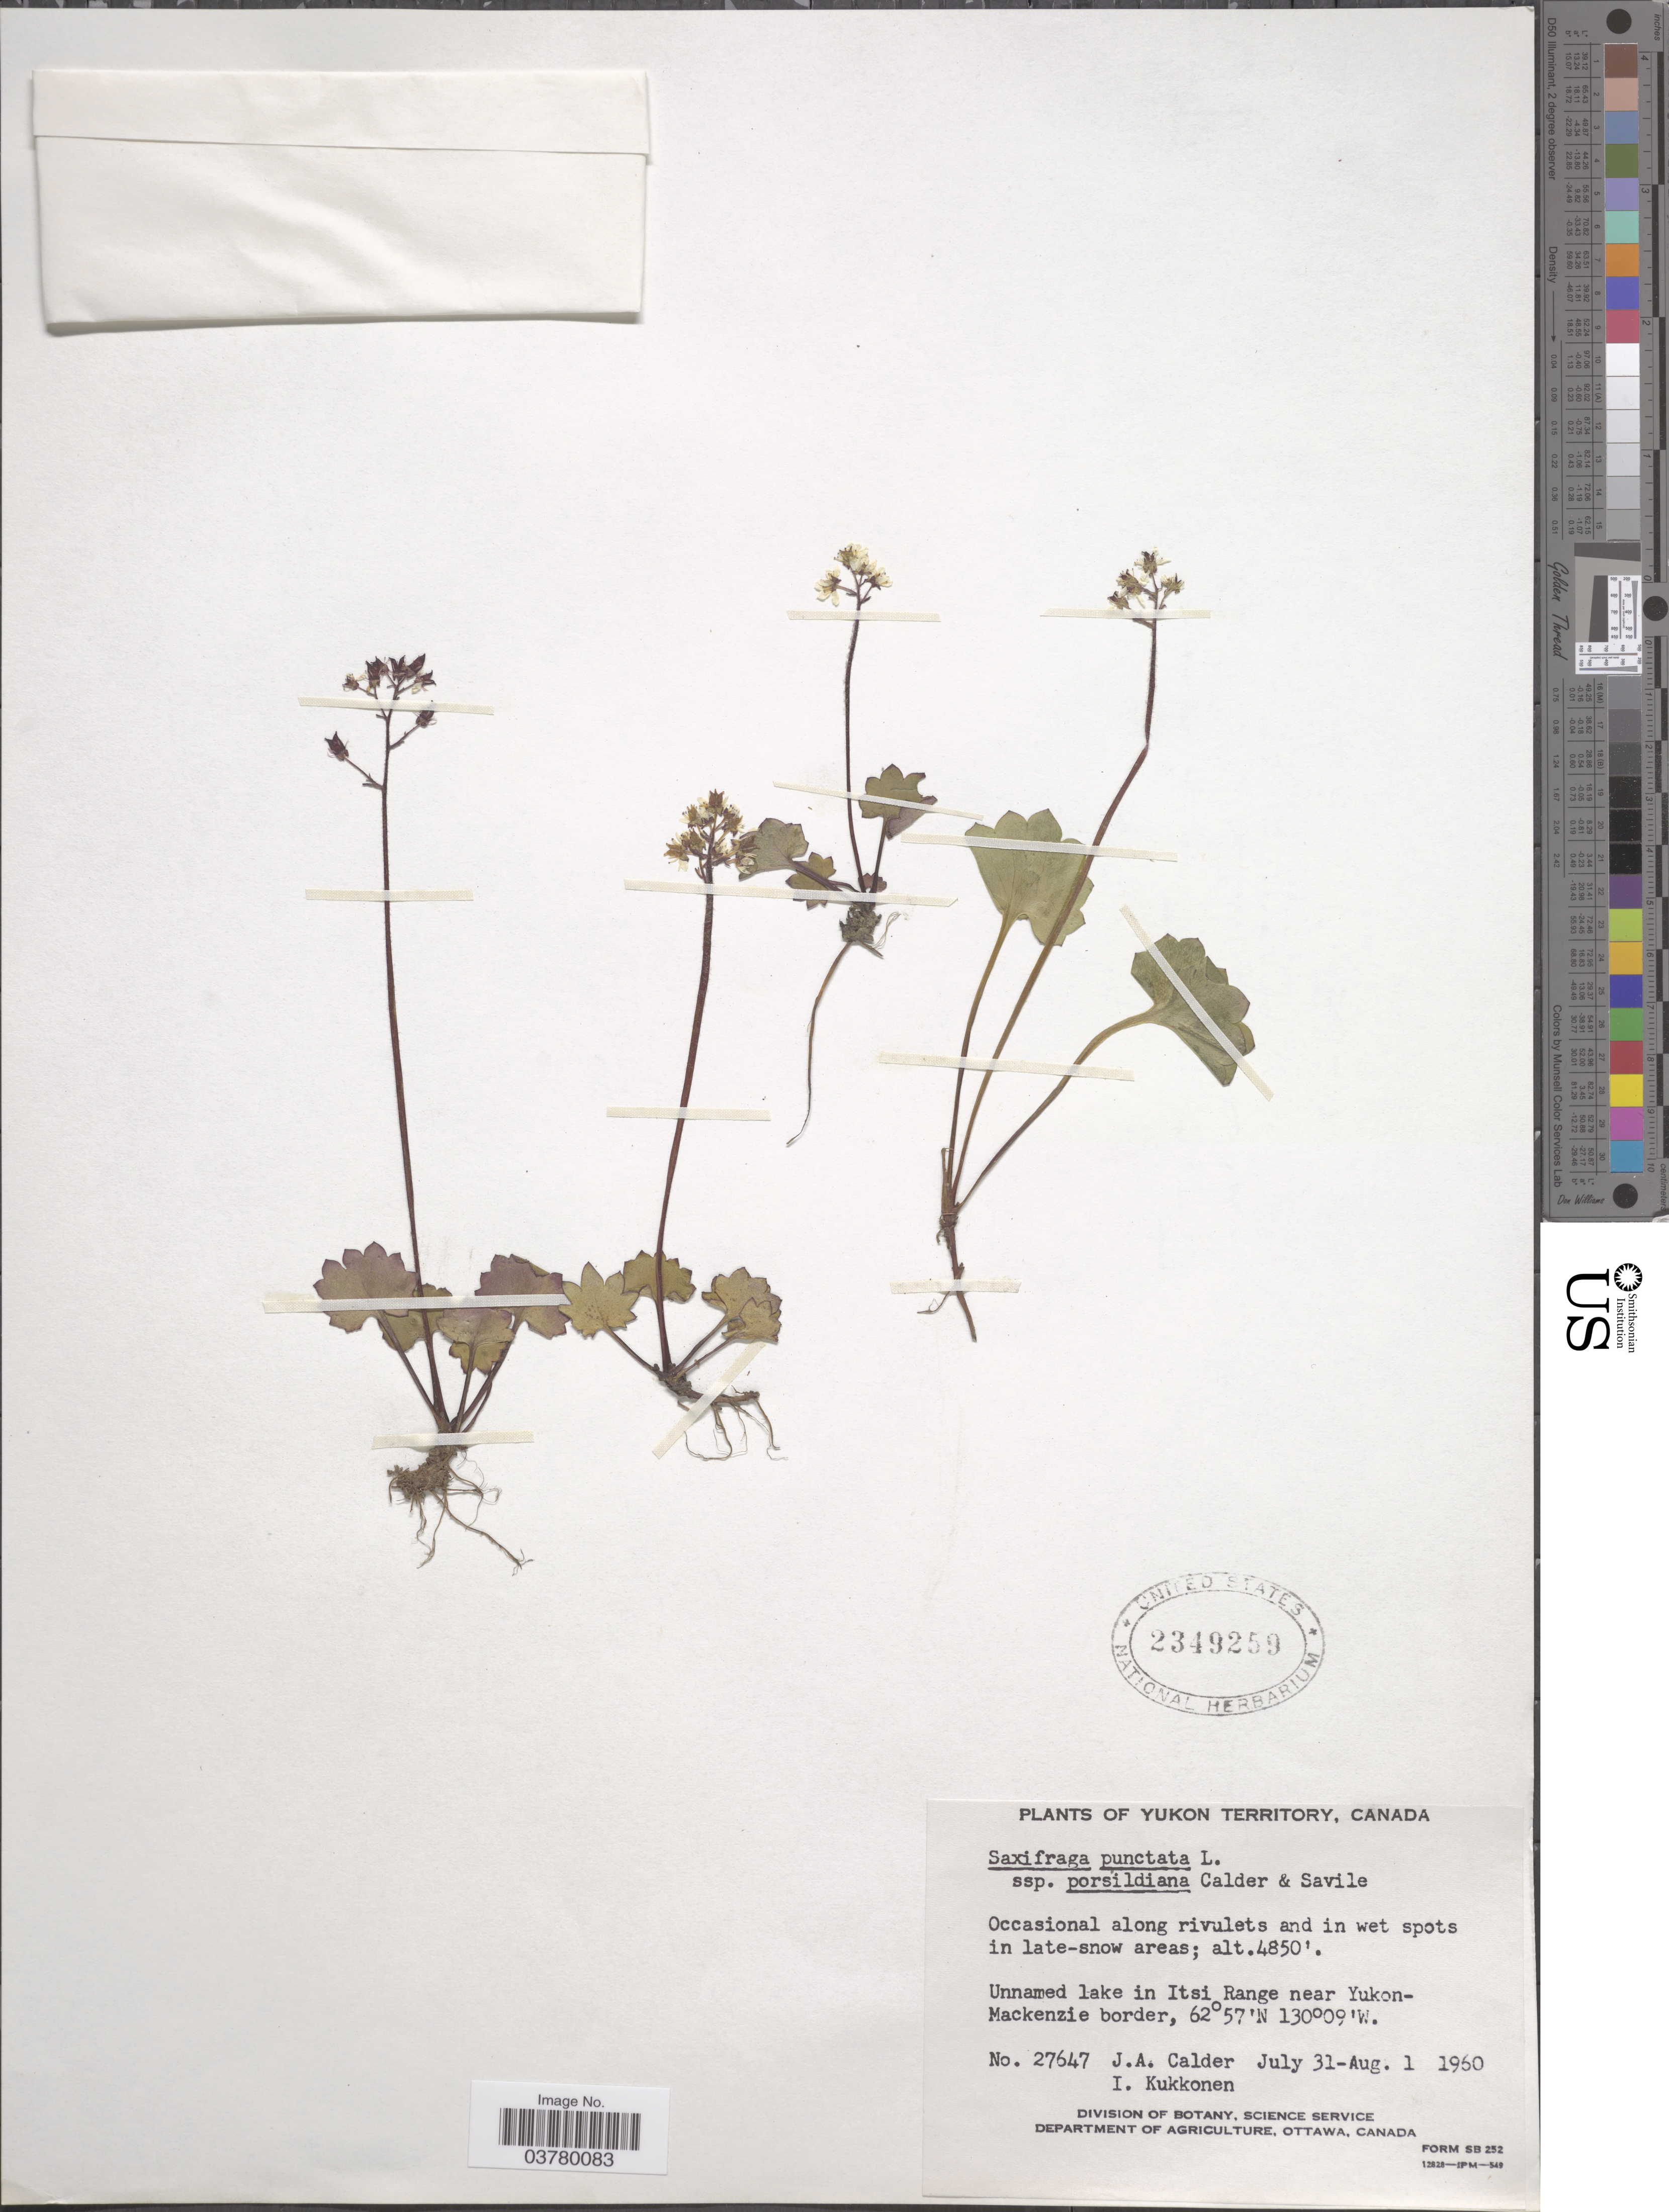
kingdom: Plantae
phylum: Tracheophyta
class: Magnoliopsida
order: Saxifragales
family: Saxifragaceae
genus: Micranthes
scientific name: Micranthes nelsoniana var. porsildiana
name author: (Calder & Savile) Gornall & H. Ohba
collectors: J. A. Calder & I. Kukkonen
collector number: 27647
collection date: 1960-07-31/1960-08-01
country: Canada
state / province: Yukon Territory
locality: Unnamed lake in Itsi Range near Yukon-Mackenzie border.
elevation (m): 1478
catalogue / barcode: US 2349259